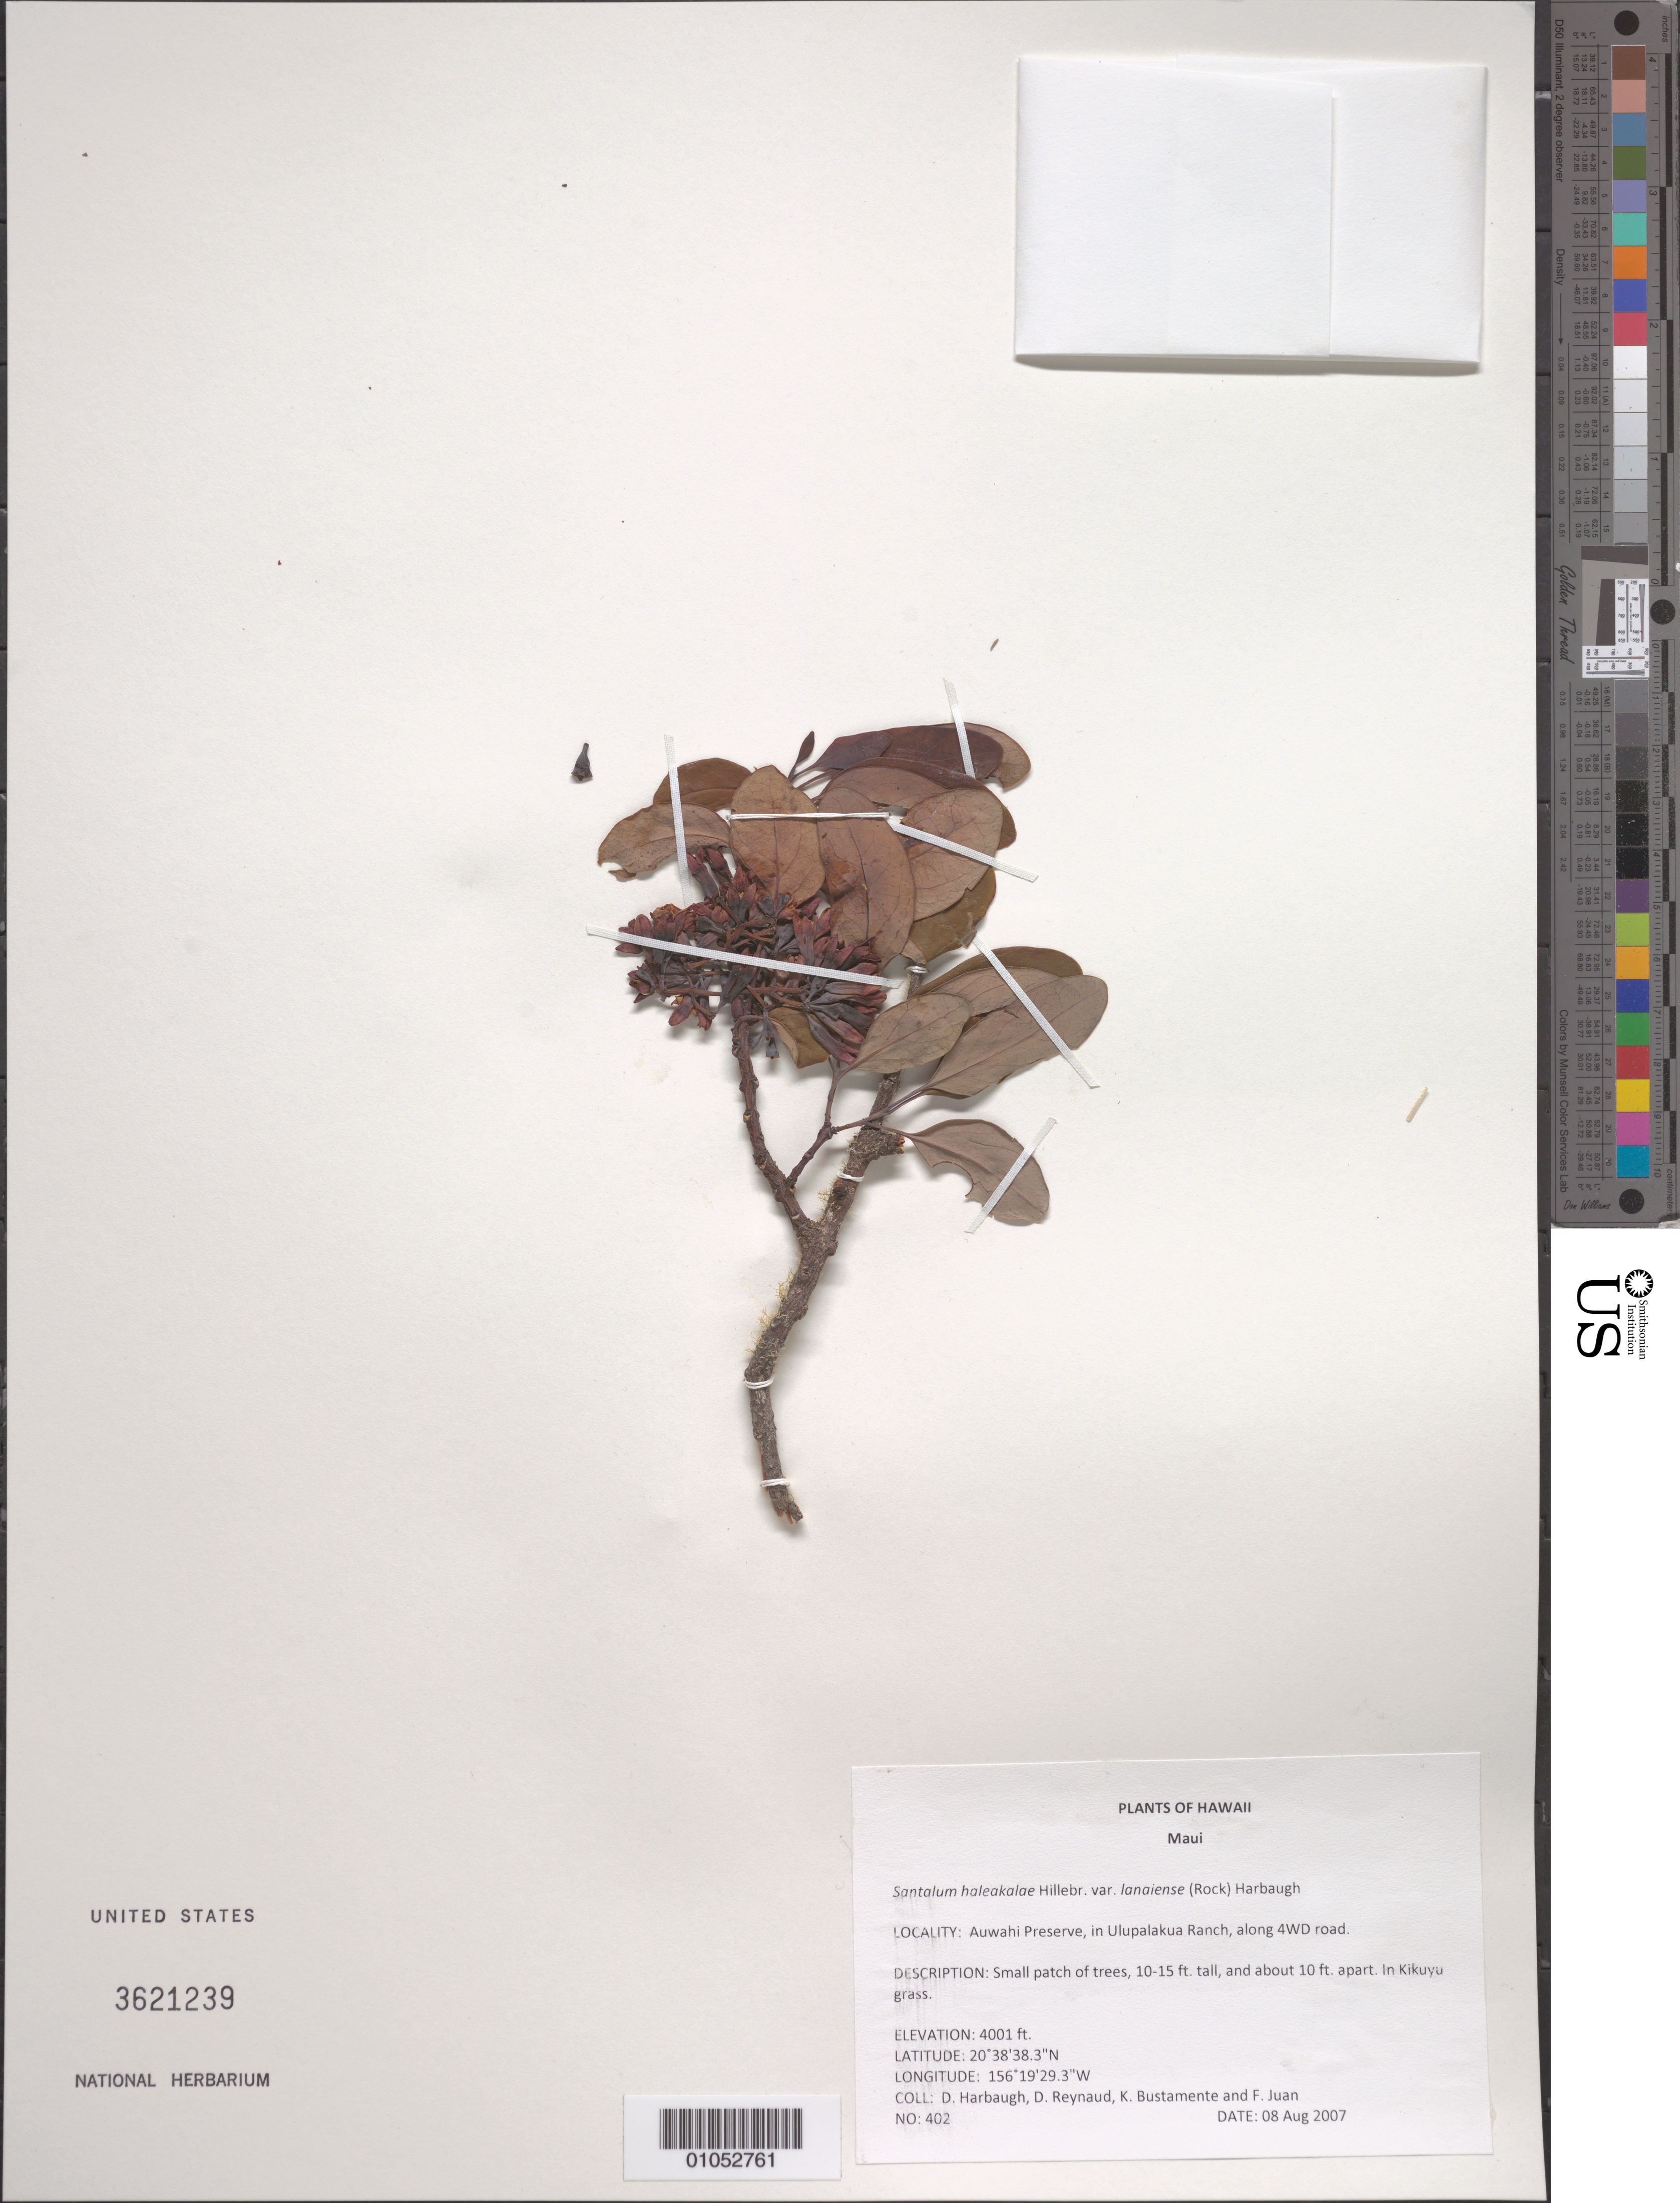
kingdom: Plantae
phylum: Tracheophyta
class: Magnoliopsida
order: Santalales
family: Santalaceae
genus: Santalum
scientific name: Santalum haleakalae var. lanaiense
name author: (Rock) Harbaugh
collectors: D. Harbaugh, D. Reynaud, K. M. Bustamente & F. Juan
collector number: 402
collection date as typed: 8 Aug 2007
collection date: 2007-08-08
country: United States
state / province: Hawaii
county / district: Maui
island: Maui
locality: Auwahi Preserve, in Ulupalakua Ranch, along 4WD road.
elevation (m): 1220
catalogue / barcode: US 3621239